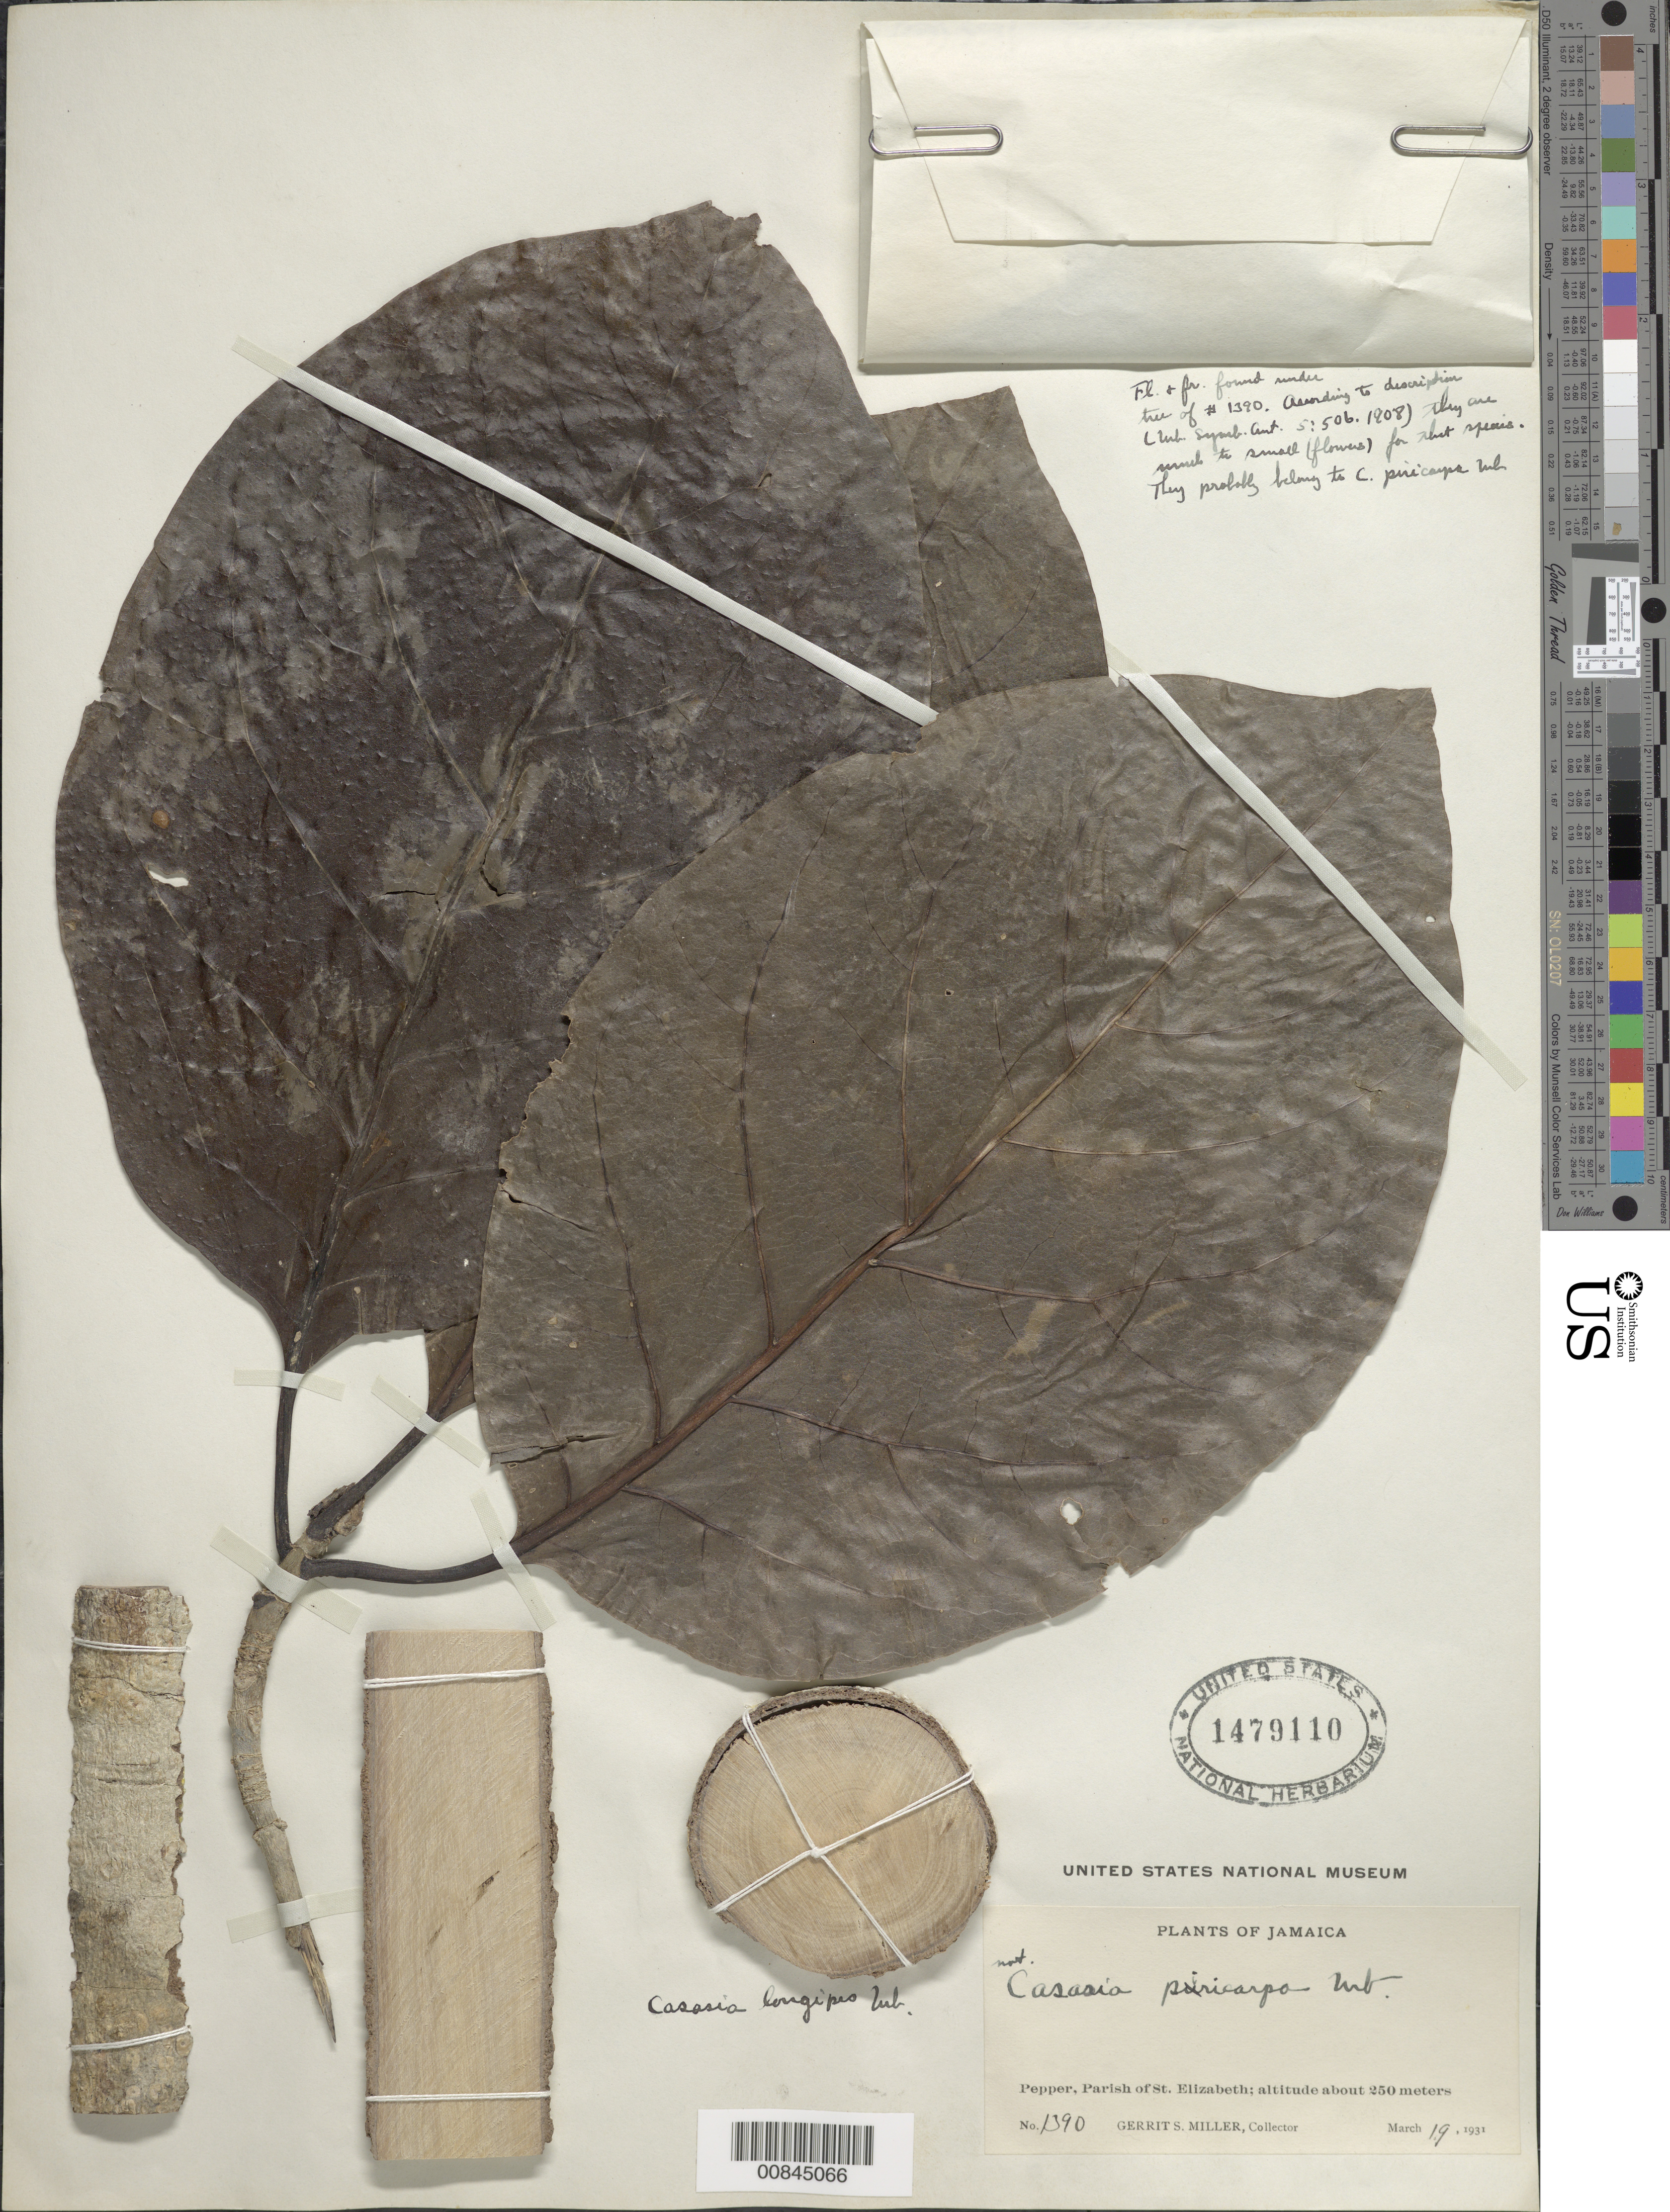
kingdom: Plantae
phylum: Tracheophyta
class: Magnoliopsida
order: Gentianales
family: Rubiaceae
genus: Casasia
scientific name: Casasia longipes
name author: Urb.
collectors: G. S. Miller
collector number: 1390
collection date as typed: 19 Mar 1931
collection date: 1931-03-19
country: Jamaica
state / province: Saint Elizabeth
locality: Pepper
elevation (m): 250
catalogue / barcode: US 1479110